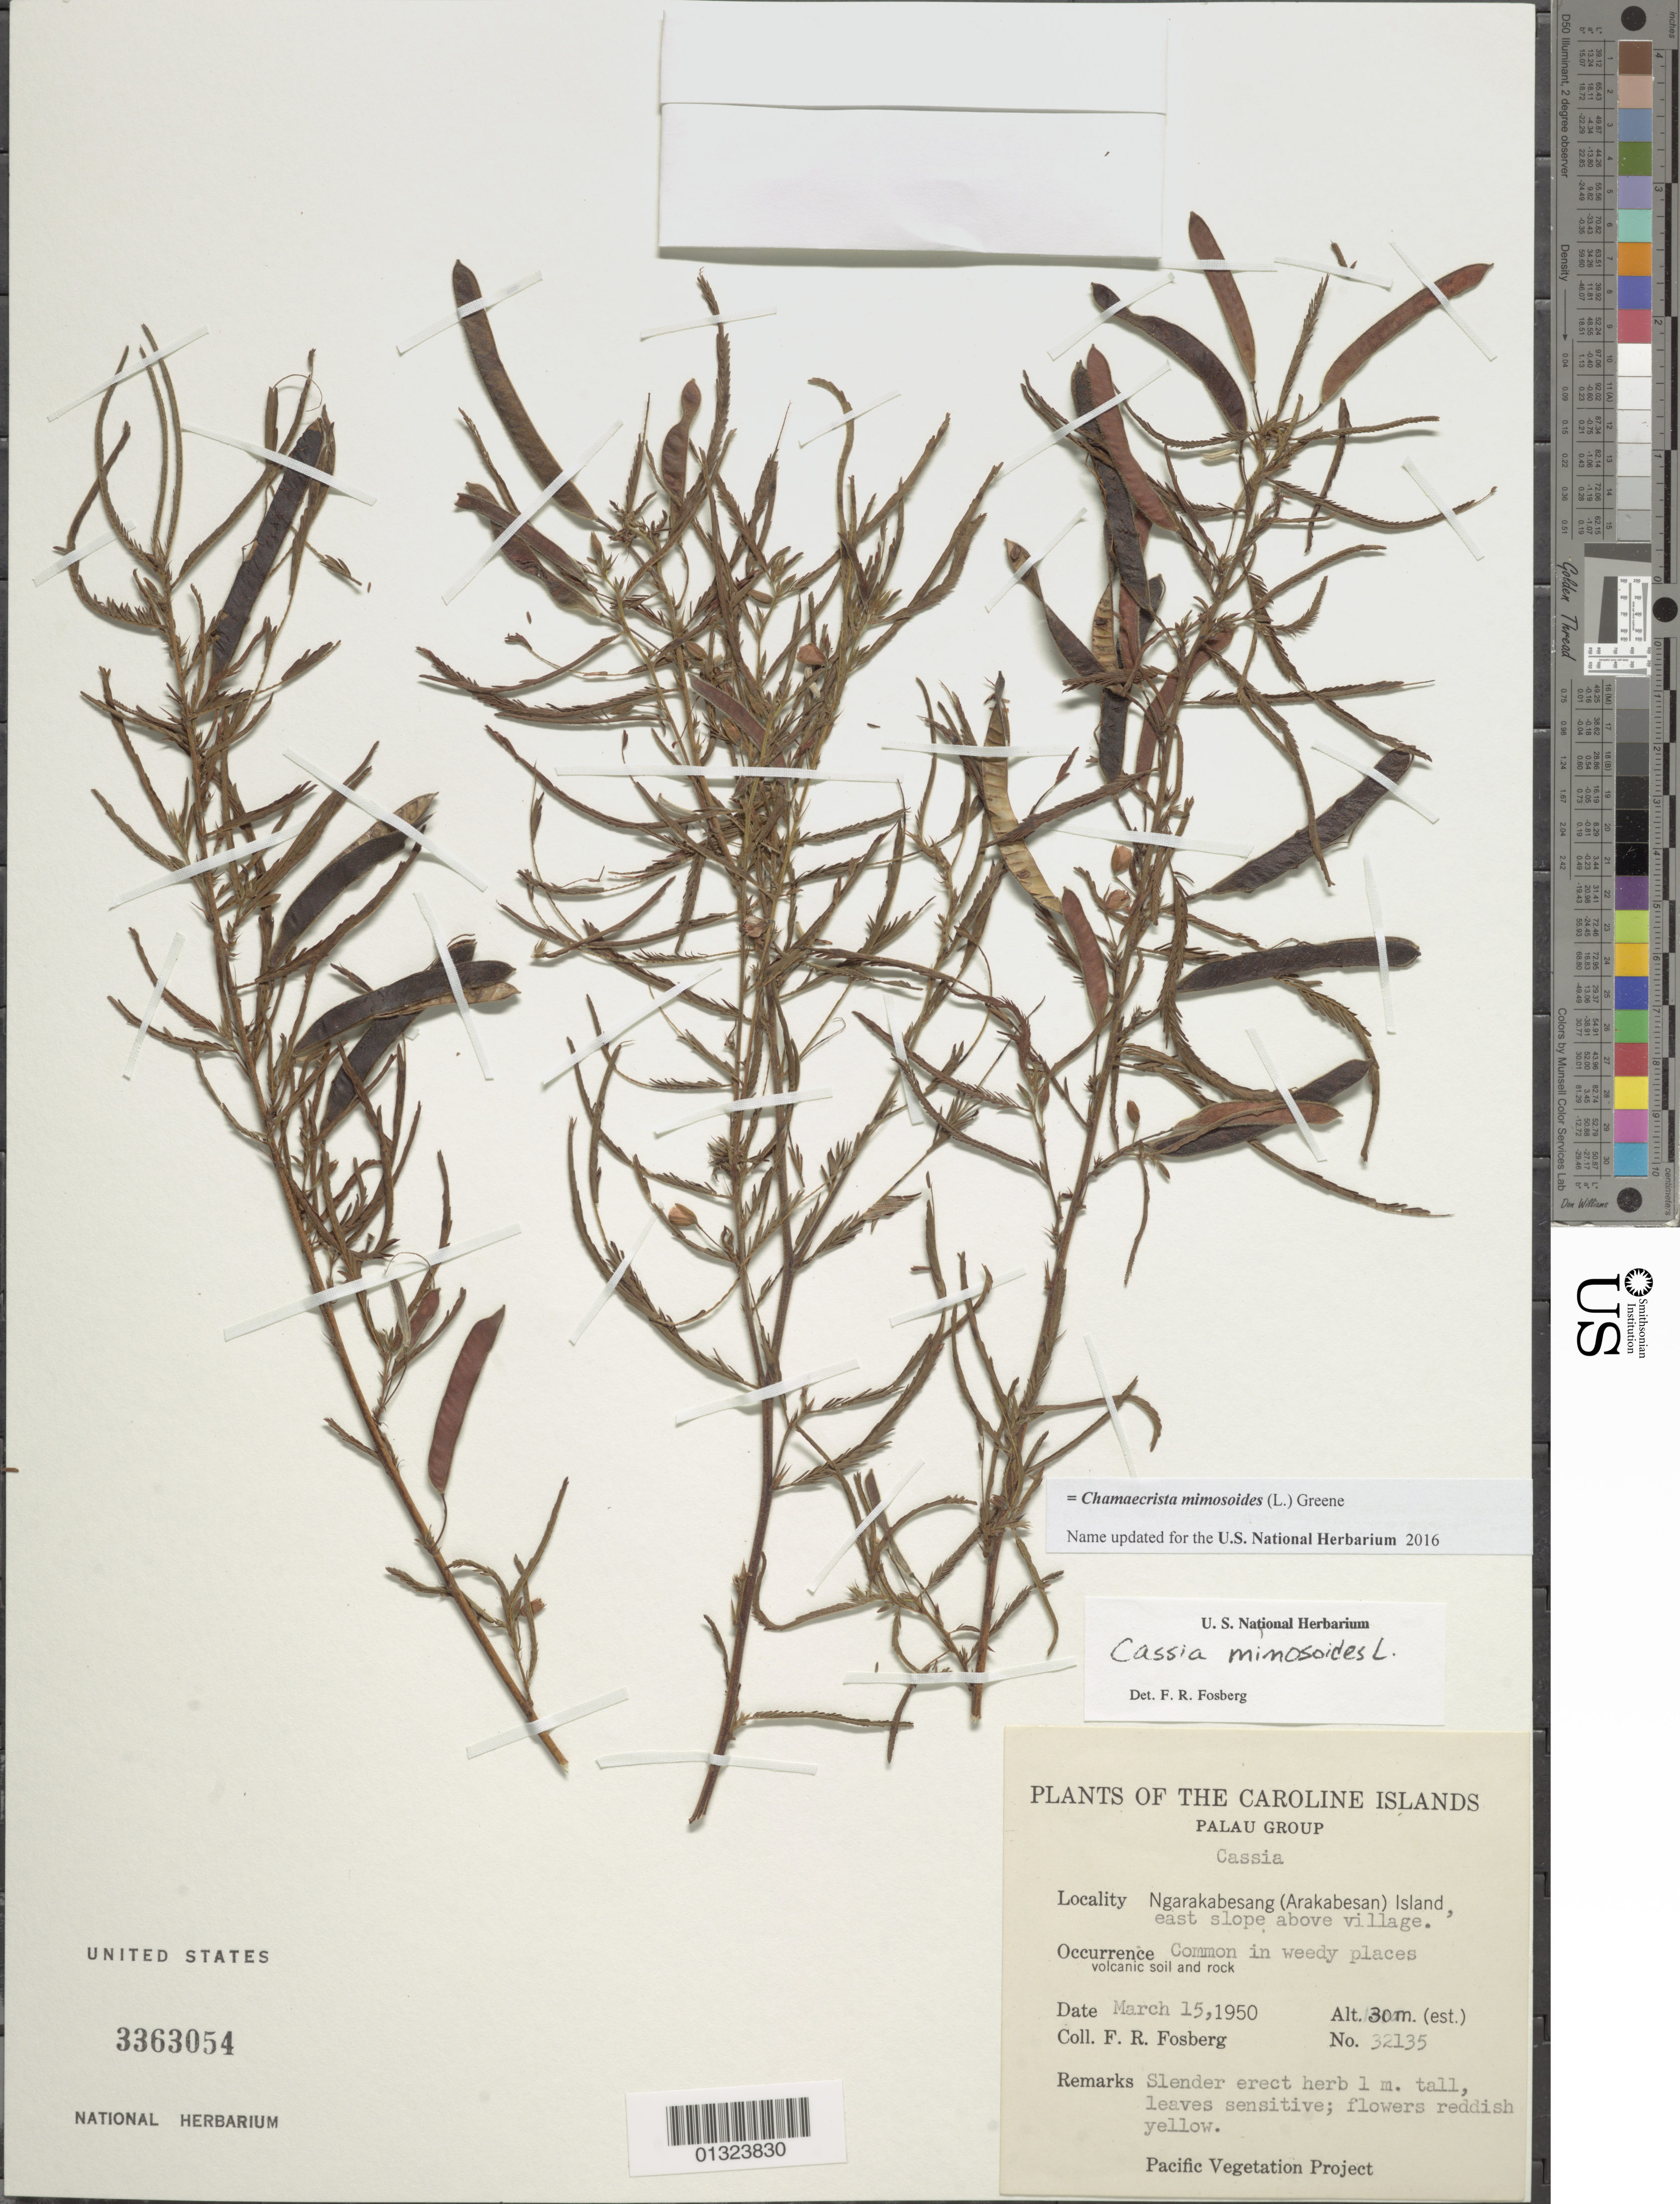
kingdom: Plantae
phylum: Tracheophyta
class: Magnoliopsida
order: Fabales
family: Fabaceae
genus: Chamaecrista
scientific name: Chamaecrista mimosoides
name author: (L.) Greene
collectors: F. R. Fosberg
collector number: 32135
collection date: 1950-03-15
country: Palau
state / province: Koror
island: Ngerekebesang [Arakabesan]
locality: Ngarakebesang (Arakabesan) Island, Palau group, Caroline Islands. E slope above village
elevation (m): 30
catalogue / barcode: US 3363054